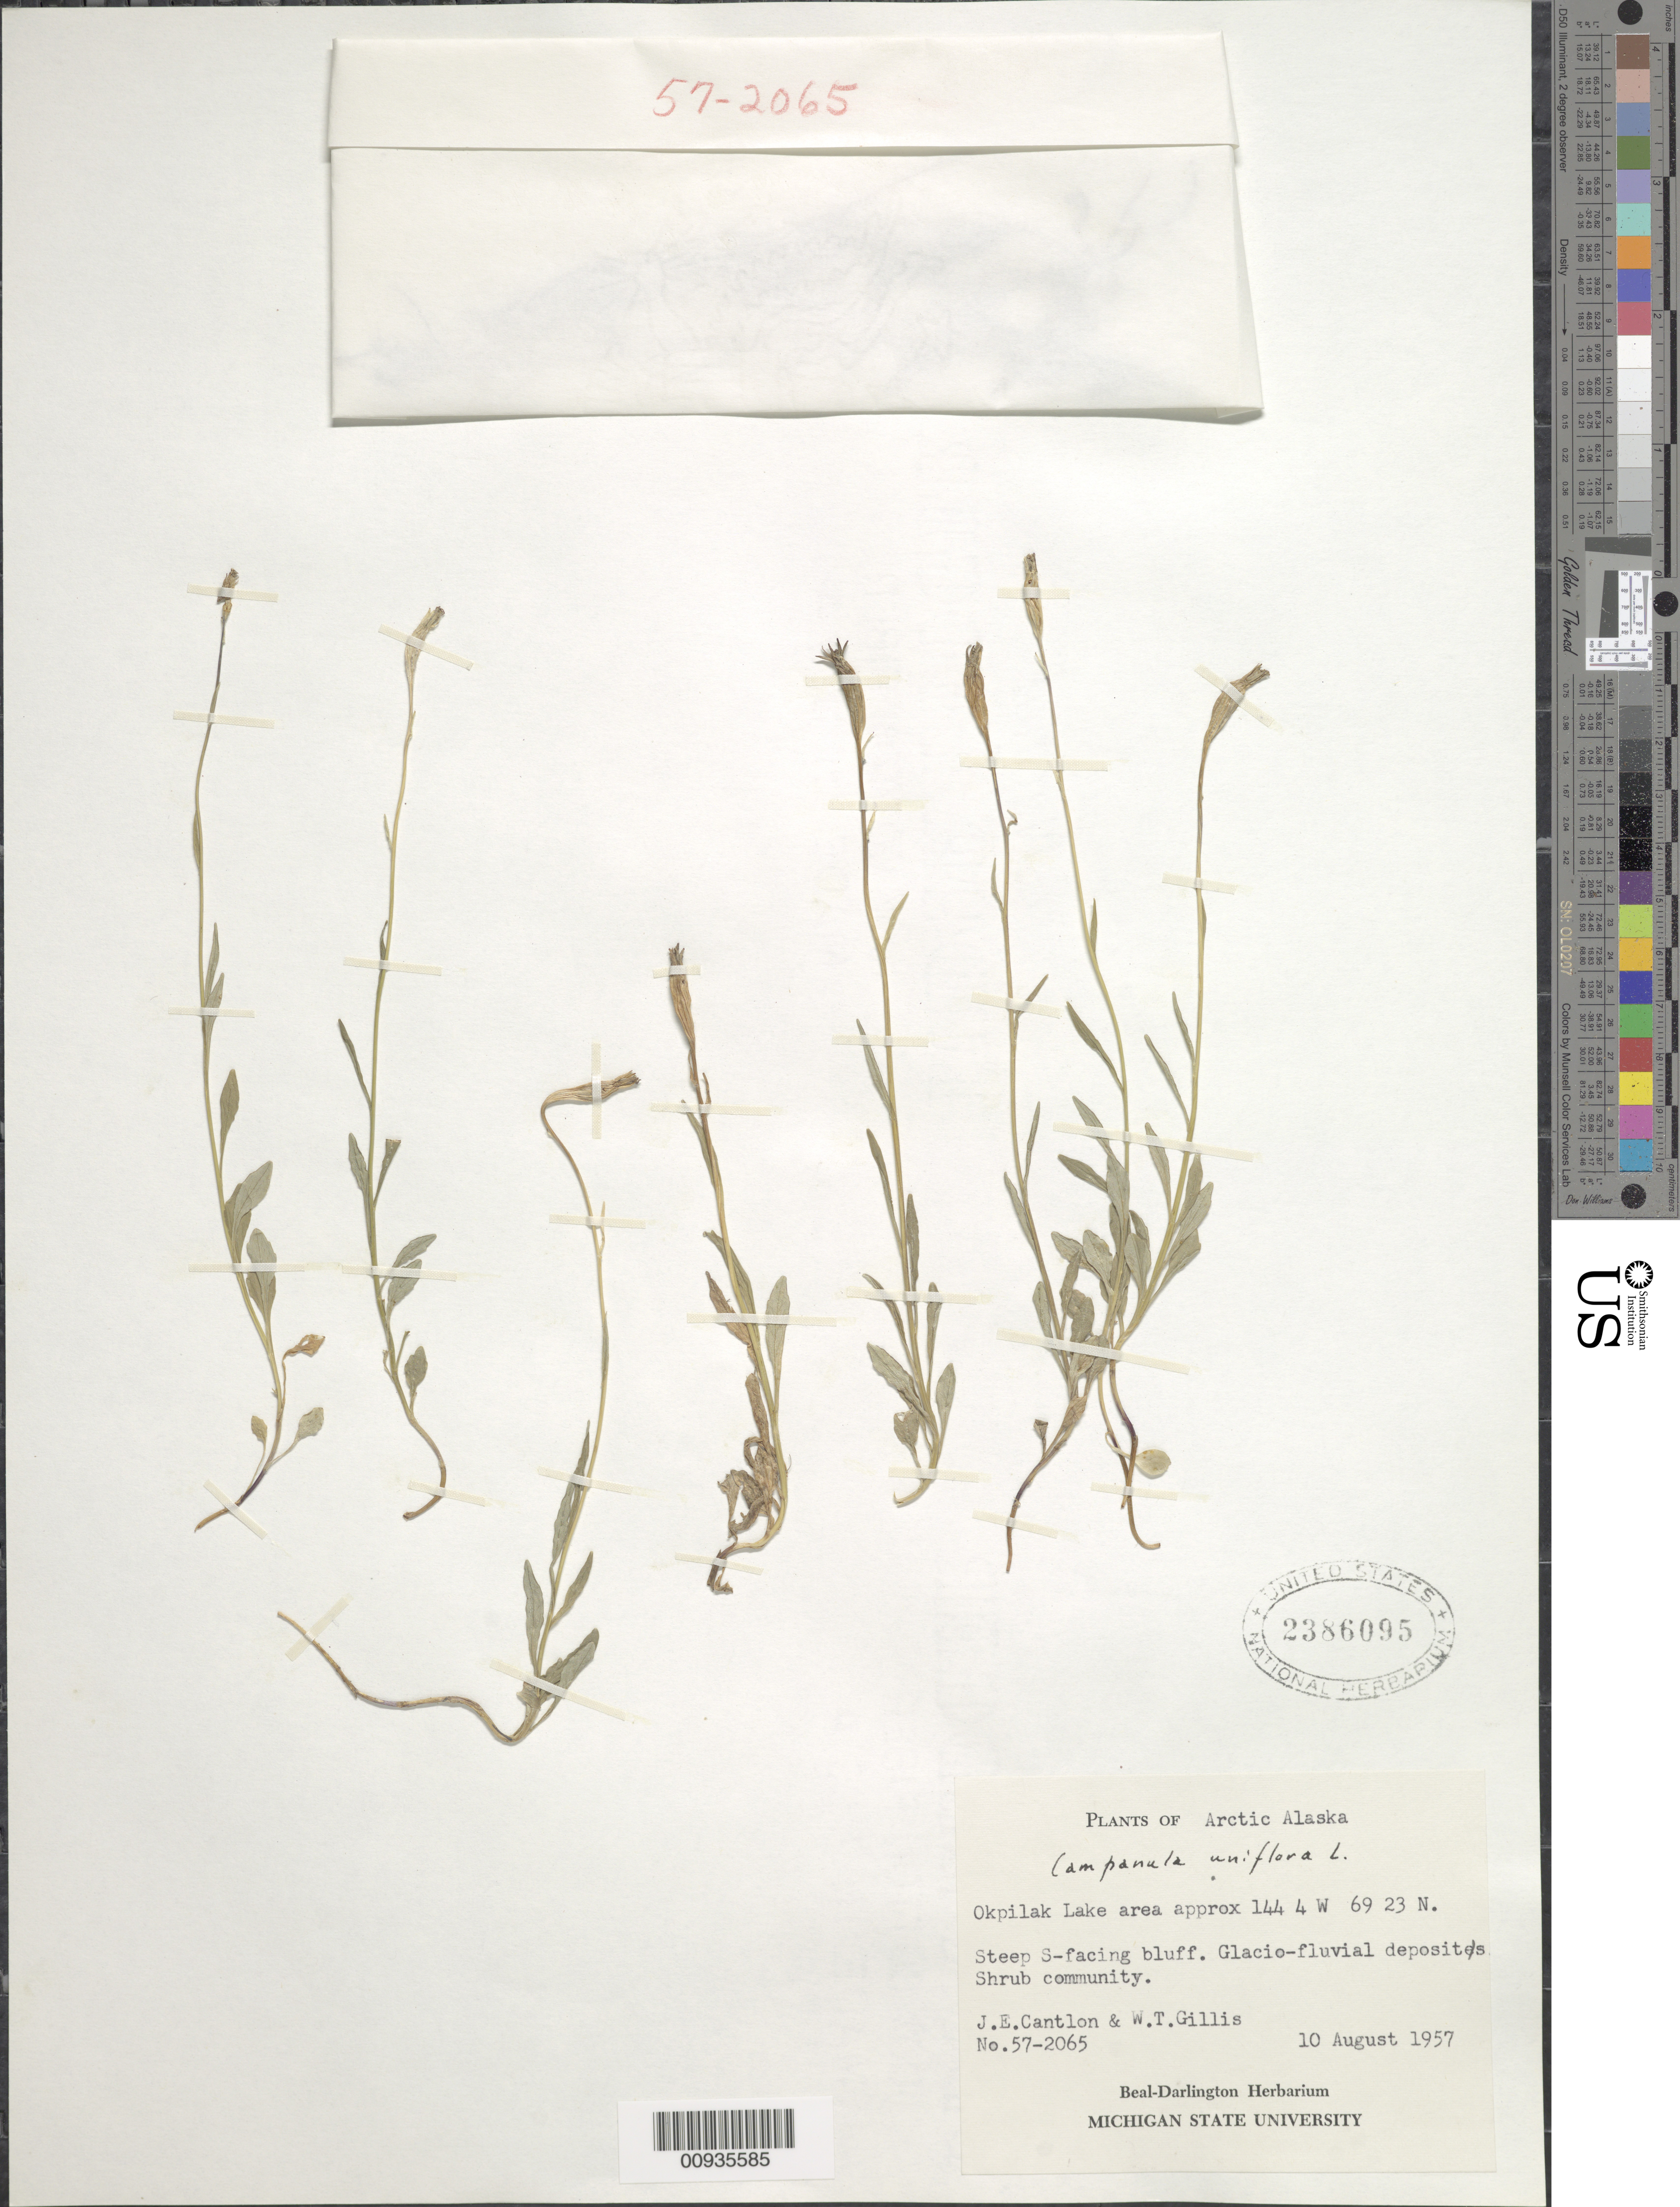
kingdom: Plantae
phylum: Tracheophyta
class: Magnoliopsida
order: Asterales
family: Campanulaceae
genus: Campanula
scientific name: Campanula uniflora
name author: L.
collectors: J. Cantlon & W. T. Gillis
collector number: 57-2065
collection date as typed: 10 Aug 1957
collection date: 1957-08-10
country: United States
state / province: Alaska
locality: Okpilak Lake area.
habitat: Steep S-facing bluff. Glacio-fluvial deposits. Shrub community.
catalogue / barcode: US 2386095